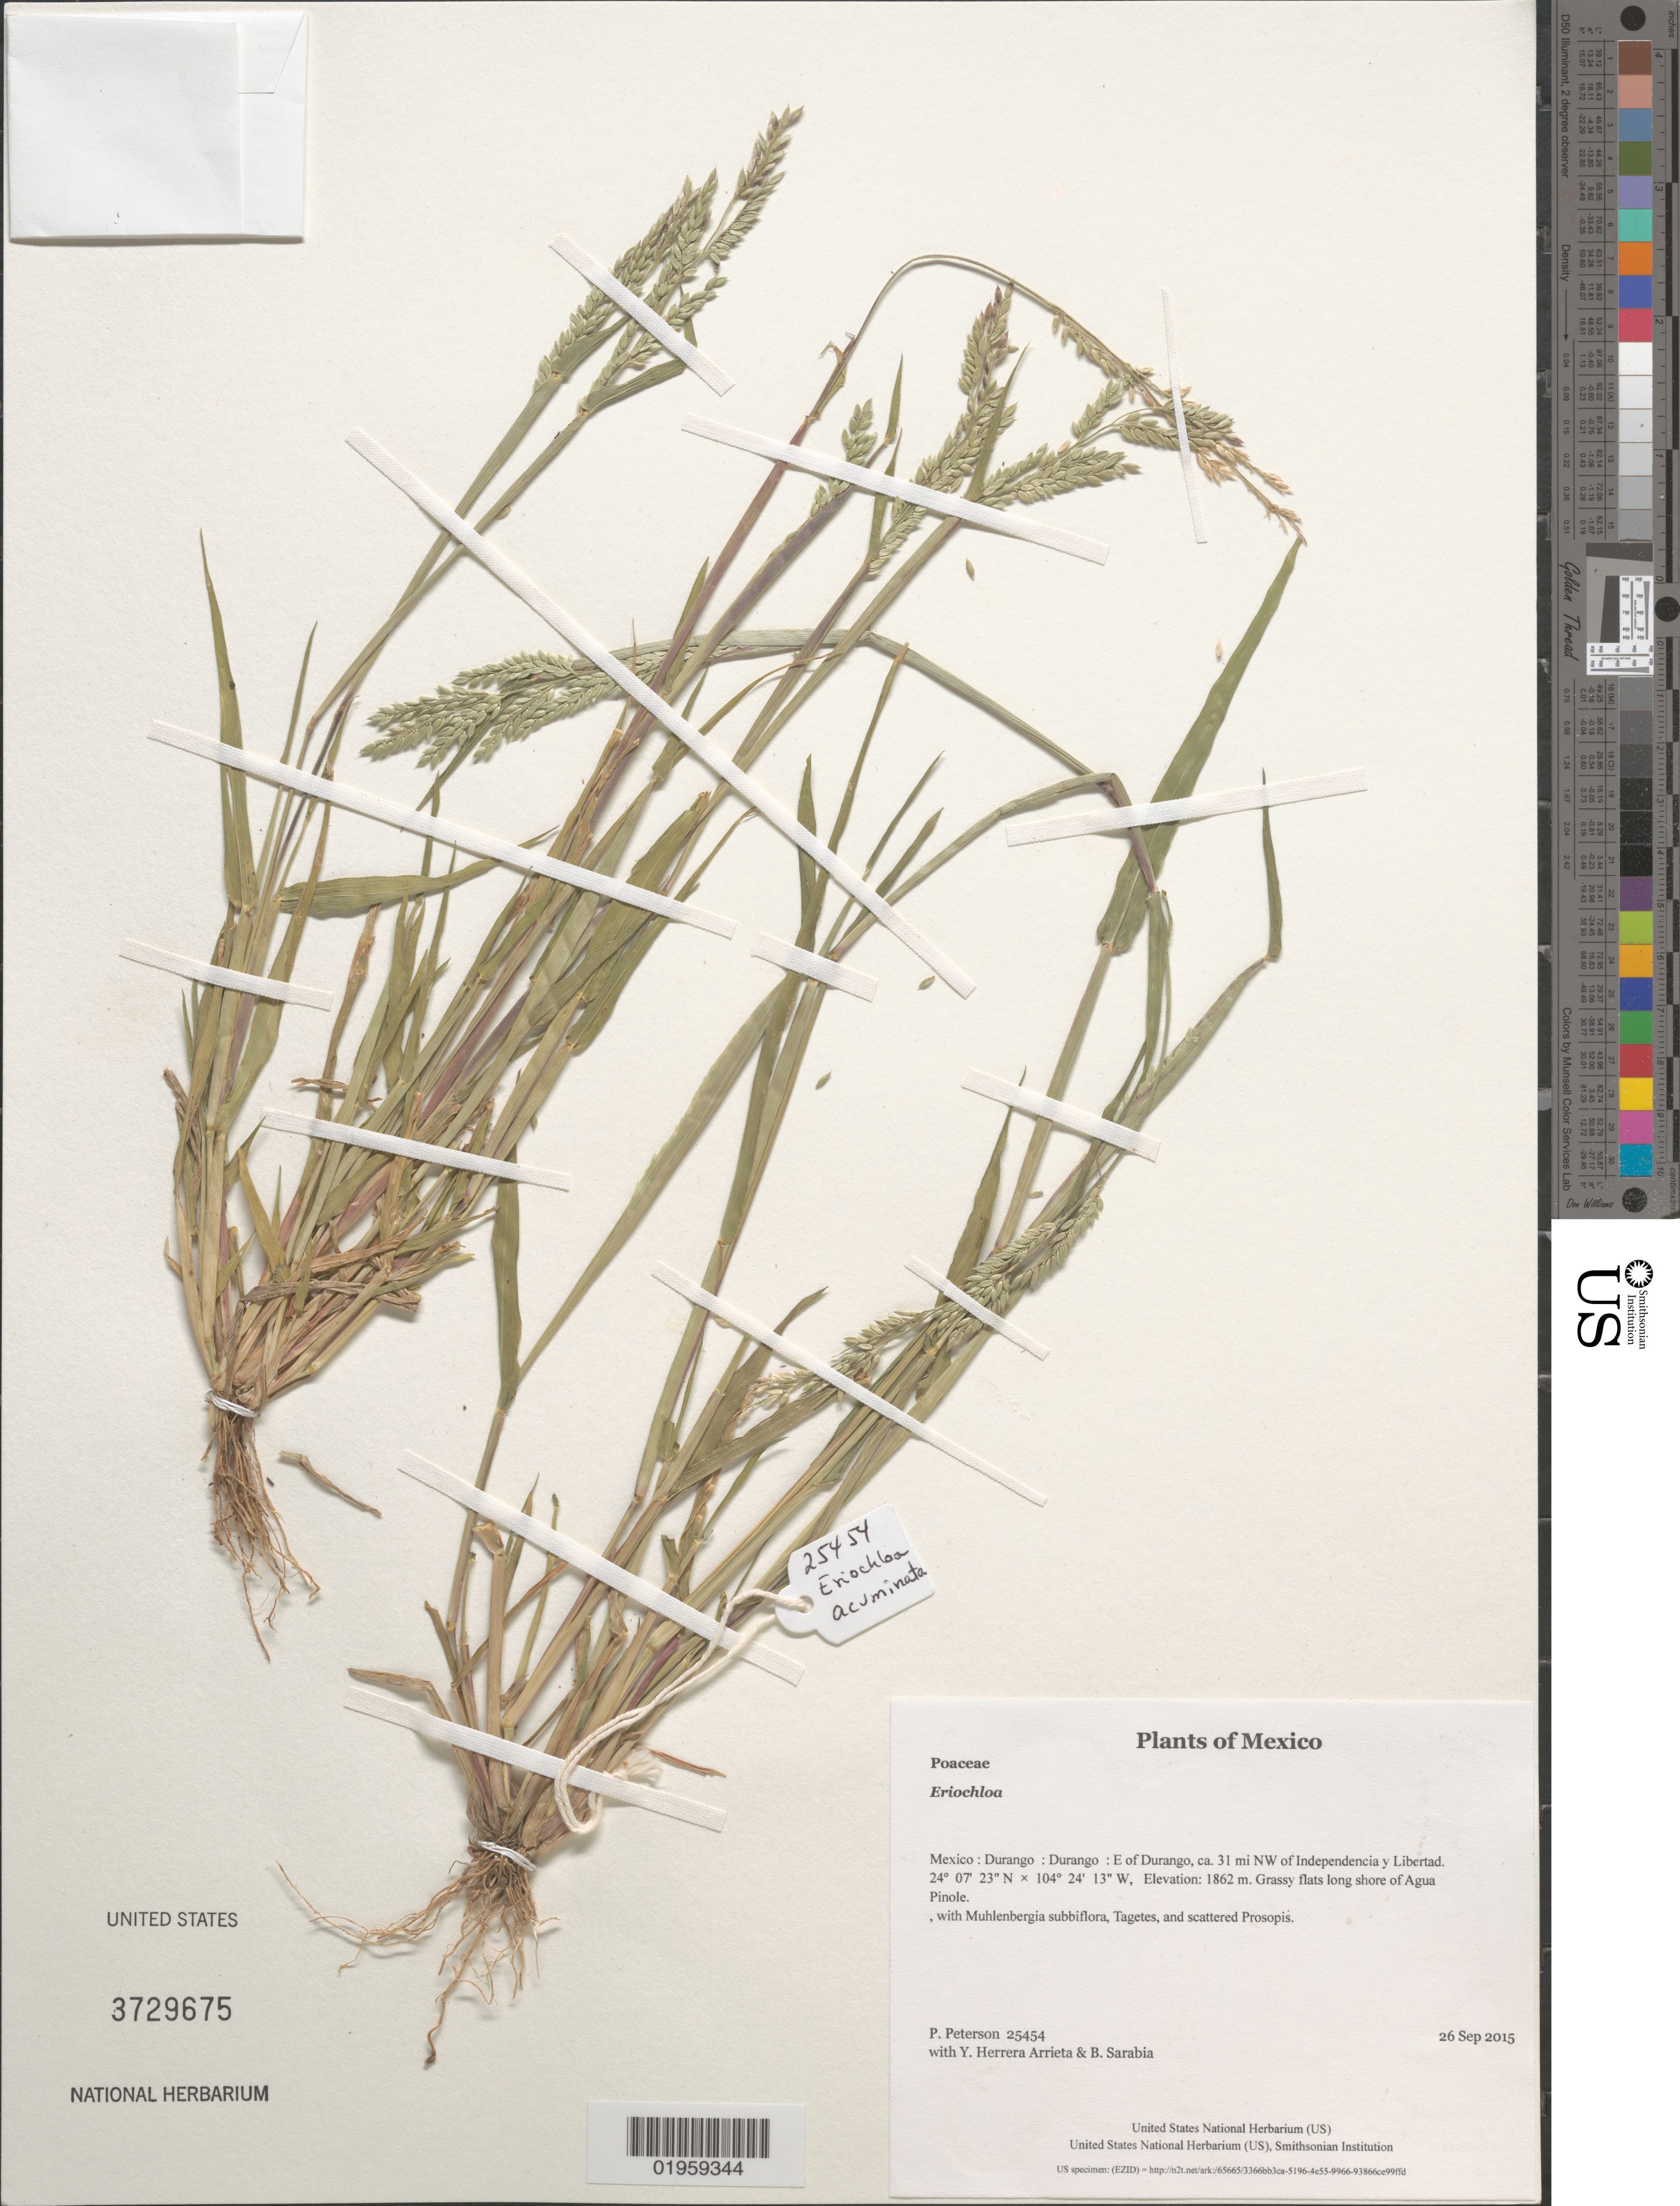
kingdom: Plantae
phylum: Tracheophyta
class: Liliopsida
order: Poales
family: Poaceae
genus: Eriochloa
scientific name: Eriochloa acuminata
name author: (J. Presl) Kunth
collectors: P. M. Peterson, Y. Herrera Arrieta & B. Sarabia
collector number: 25454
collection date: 2015-09-26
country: Mexico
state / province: Durango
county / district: Durango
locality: E of Durango, ca. 31 mi NW of Independencia y Libertad.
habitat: Grassy flats long shore of Agua Pinole.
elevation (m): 1862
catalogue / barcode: US 3729675